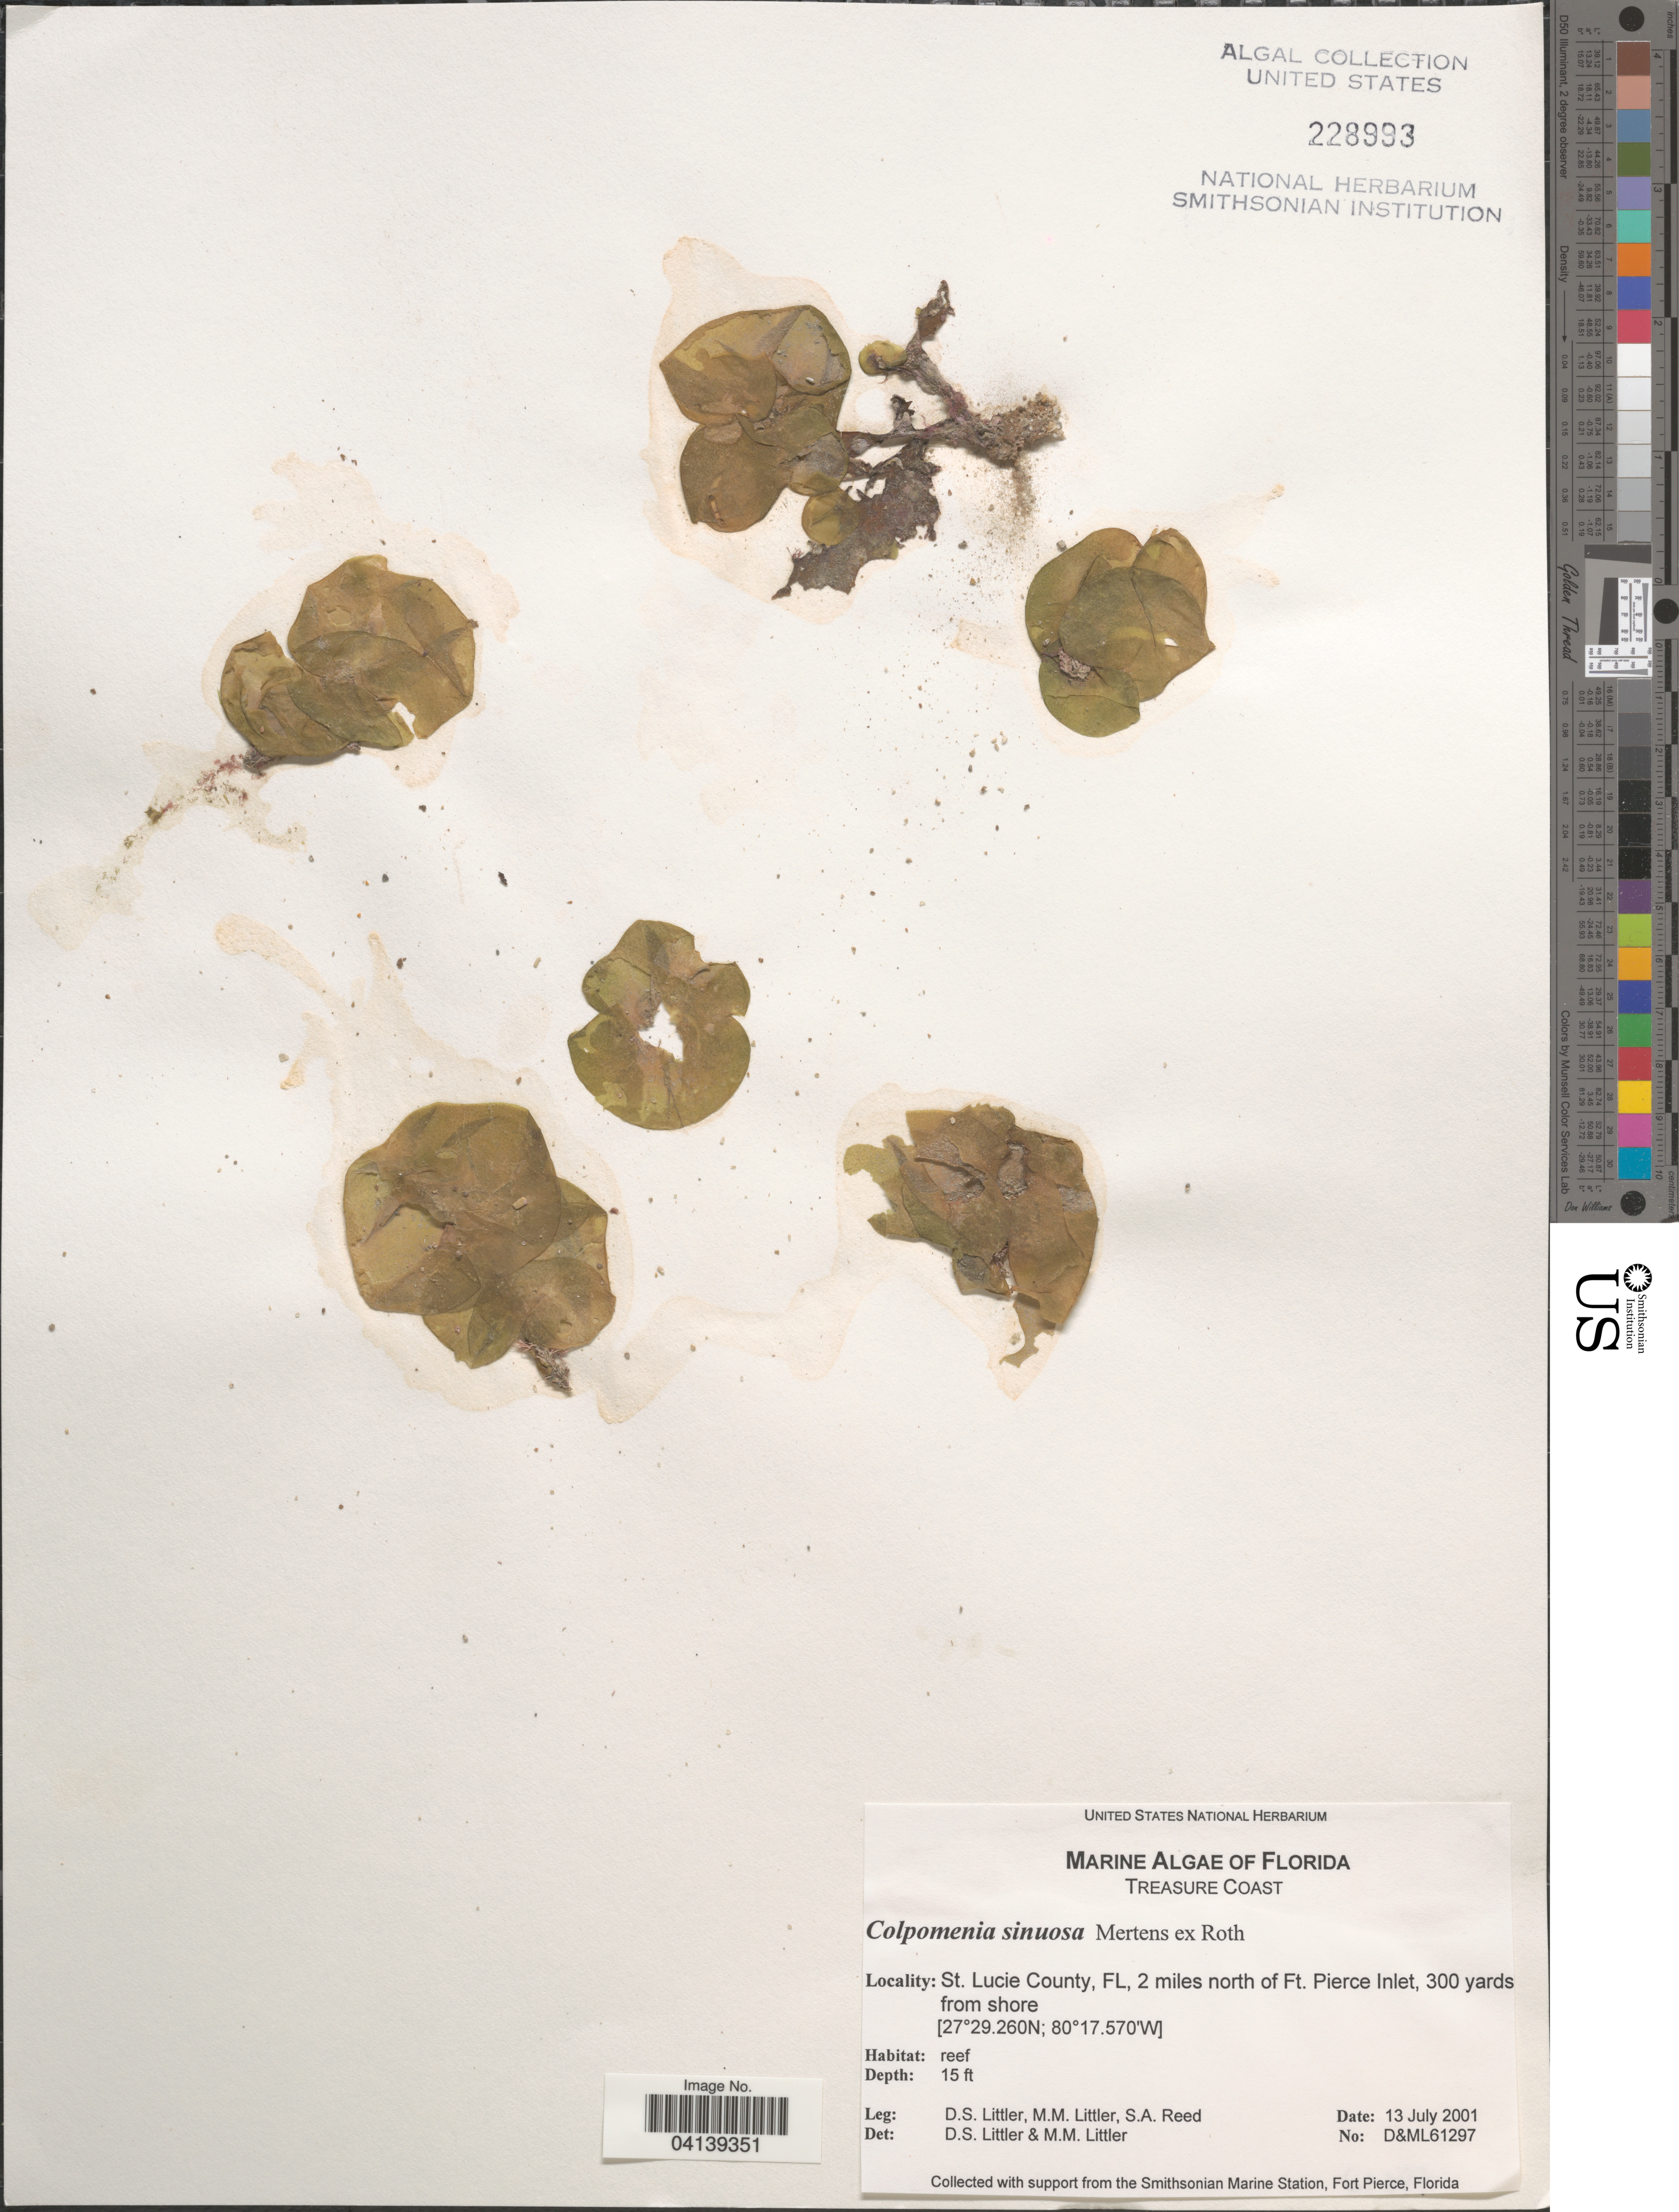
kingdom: Chromista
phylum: Ochrophyta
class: Phaeophyceae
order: Scytosiphonales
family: Scytosiphonaceae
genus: Colpomenia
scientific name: Colpomenia sinuosa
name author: (K. Mert. ex Roth) Derbes & Solier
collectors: D. S. Littler & S. Reed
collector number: D&ML61297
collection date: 2001-07-13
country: United States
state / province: Florida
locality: Treasure Coast. St. Lucie County, 2 miles north of Ft. Pierce Inlet, 300 yards from shore.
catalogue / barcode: US 228993